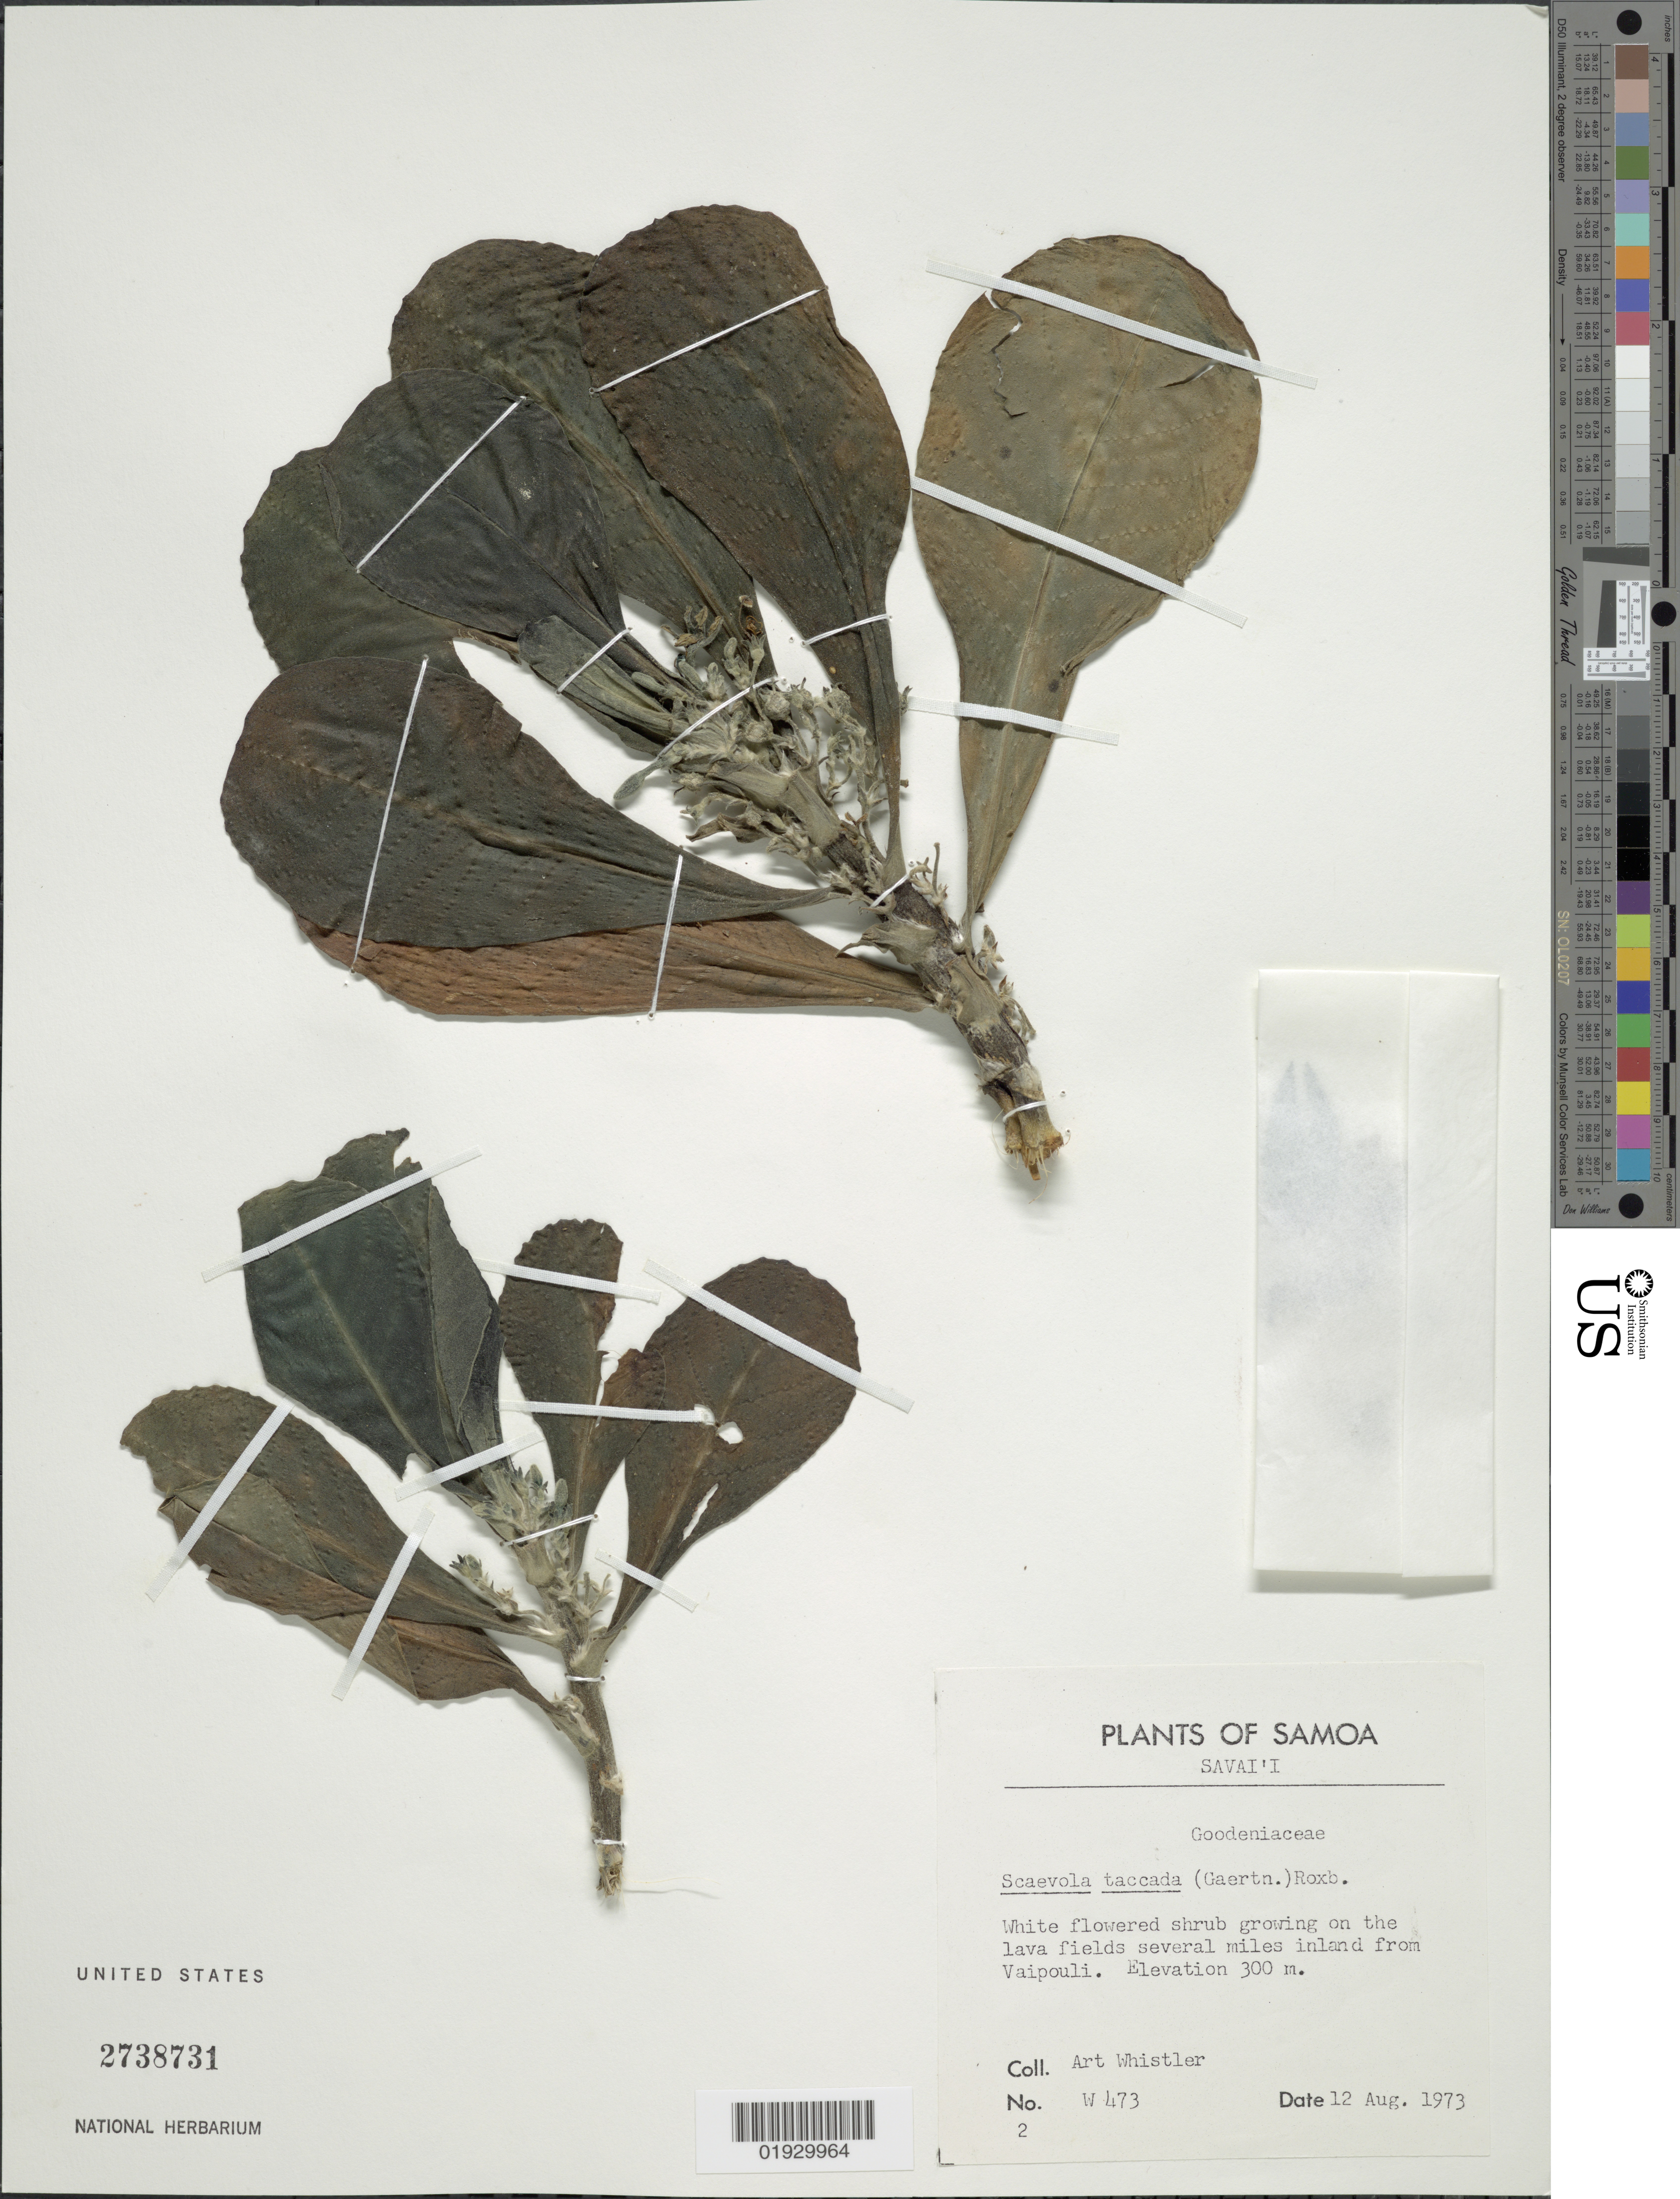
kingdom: Plantae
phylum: Tracheophyta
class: Magnoliopsida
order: Asterales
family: Goodeniaceae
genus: Scaevola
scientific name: Scaevola taccada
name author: (Gaertn.) Roxb.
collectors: A. Whistler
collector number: W473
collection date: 1973-08-12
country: Samoa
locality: Samoa. Savai'i. On the lava fields several miles inland from Vaipouli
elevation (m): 300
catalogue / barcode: US 2738731